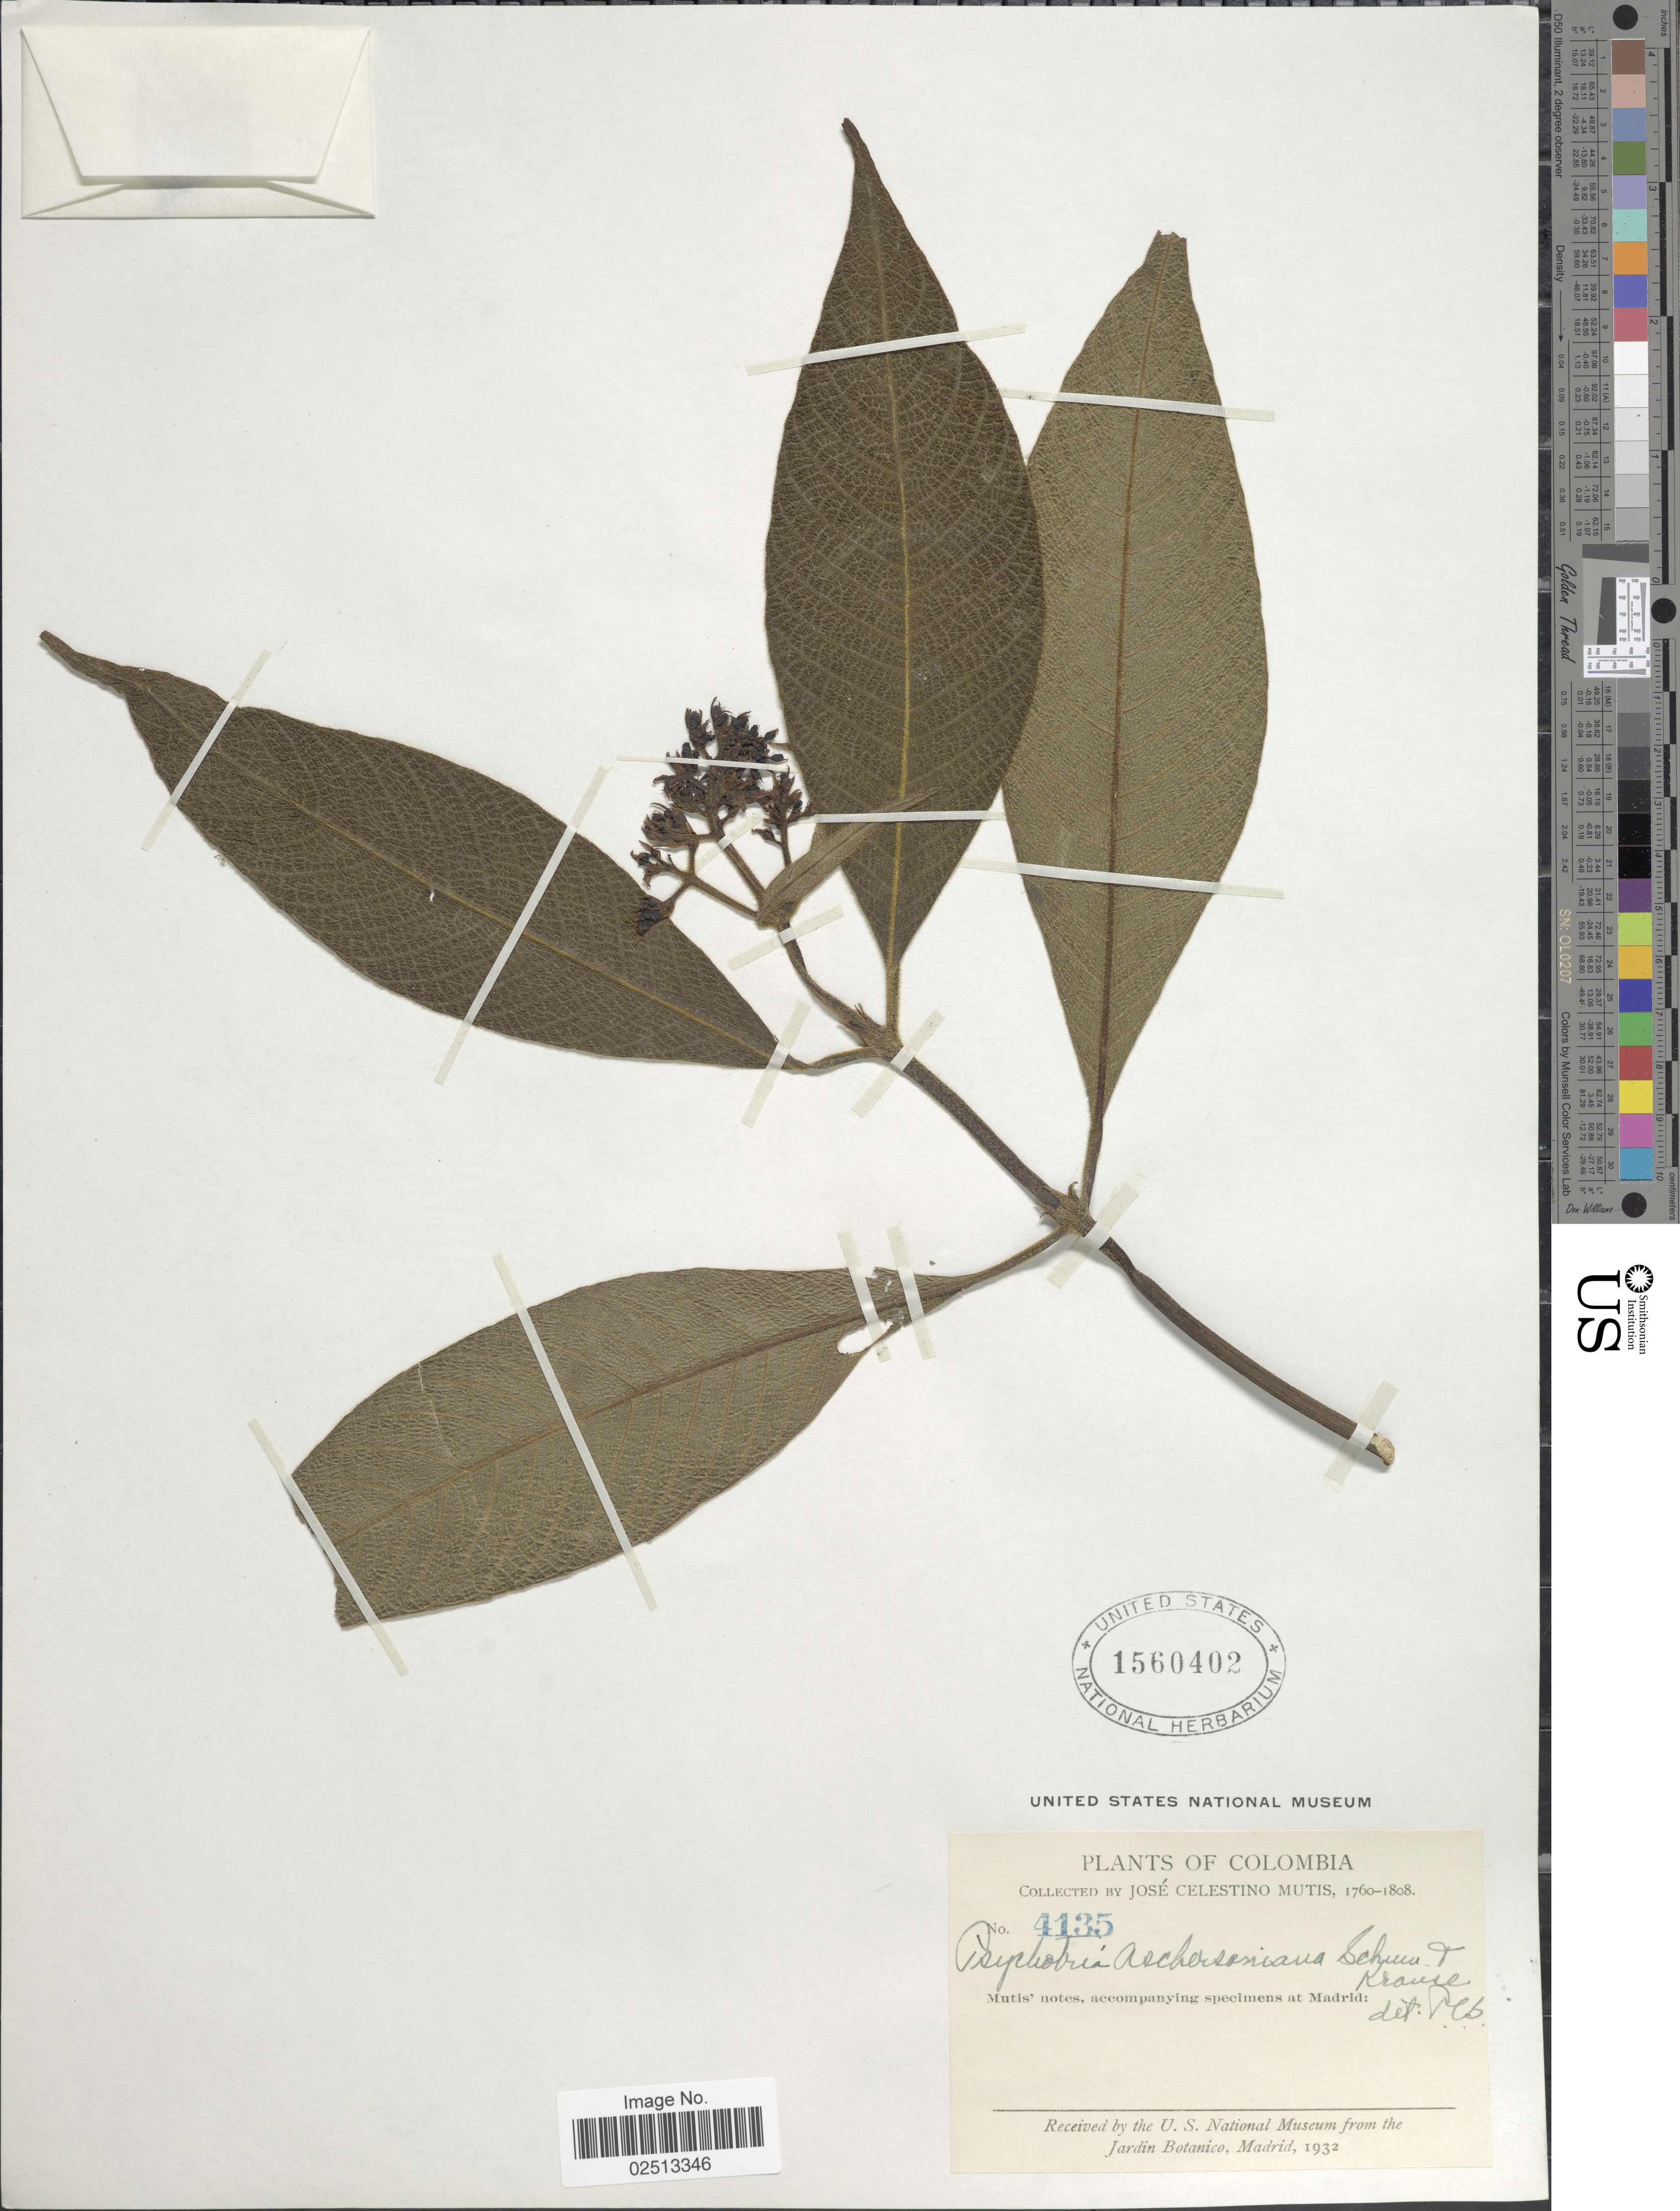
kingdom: Plantae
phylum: Tracheophyta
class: Magnoliopsida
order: Gentianales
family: Rubiaceae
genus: Psychotria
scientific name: Psychotria aschersoniana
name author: K. Schum. & K. Krause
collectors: J. C. B. Mutis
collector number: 4135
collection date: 1760/1808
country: Colombia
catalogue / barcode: US 1560402